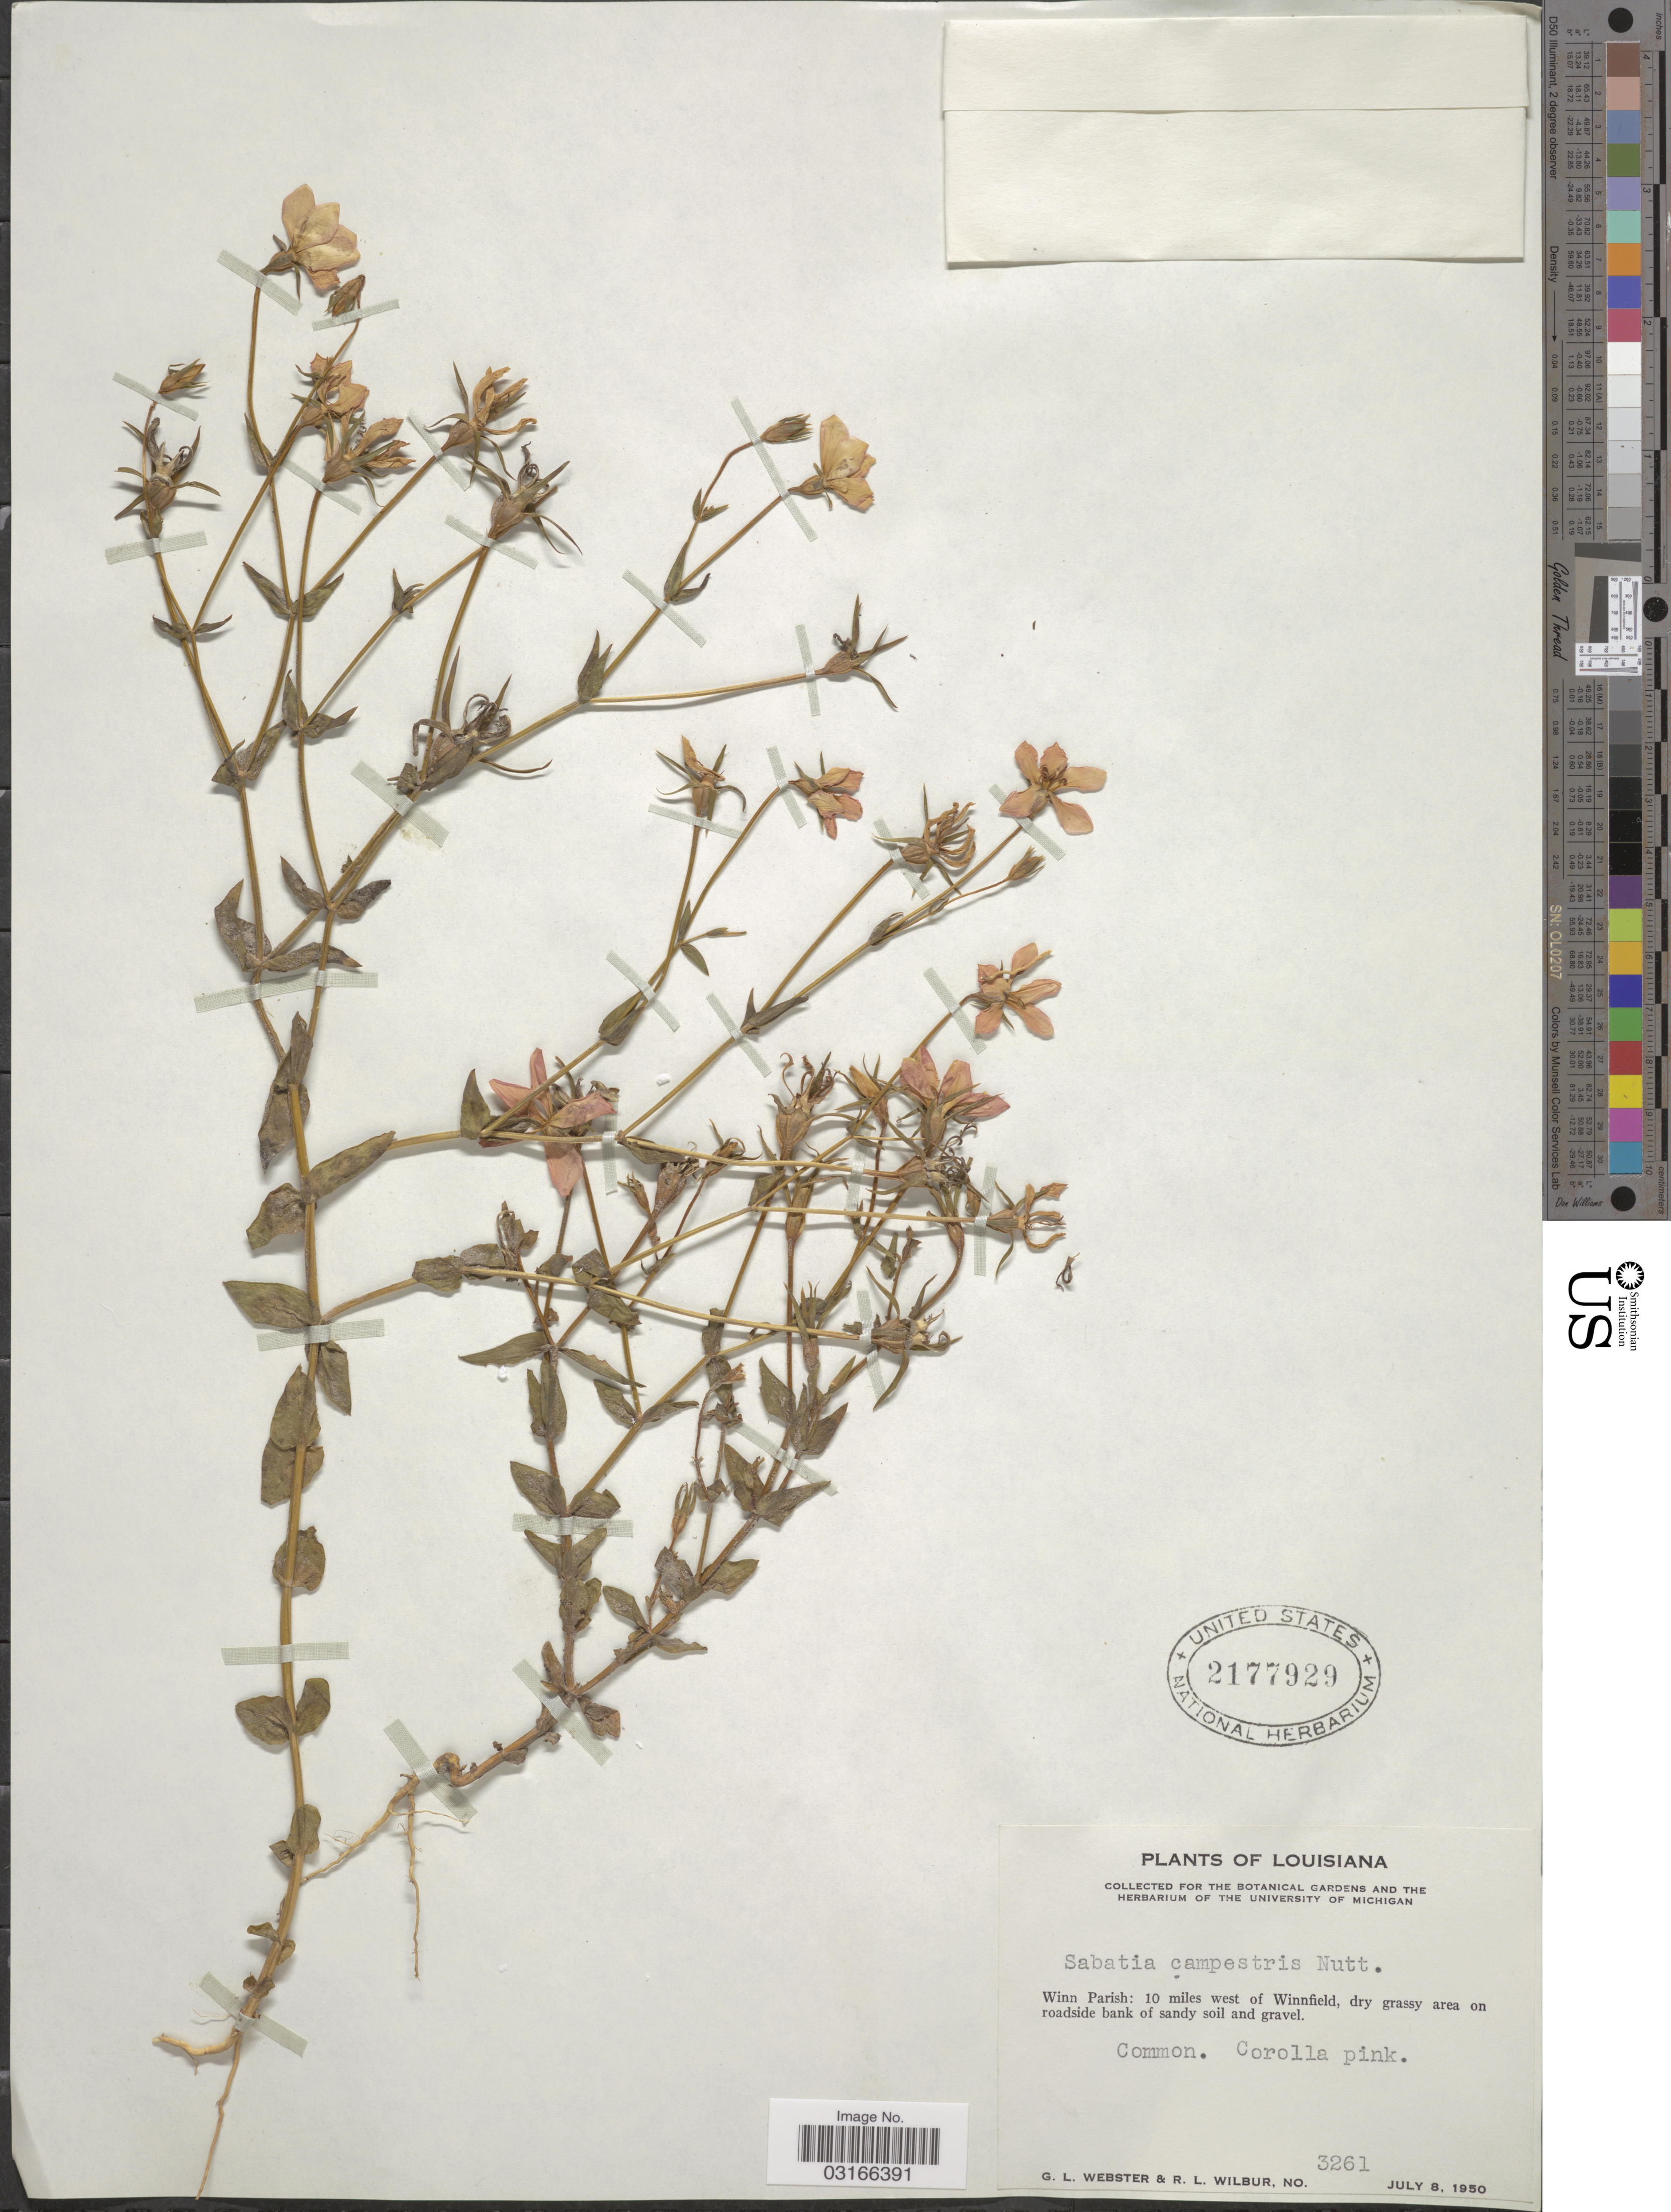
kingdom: Plantae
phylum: Tracheophyta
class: Magnoliopsida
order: Gentianales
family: Gentianaceae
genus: Sabatia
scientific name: Sabatia campestris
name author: Nutt.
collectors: G. L. Webster & R. L. Wilbur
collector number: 3261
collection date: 1950-07-08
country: United States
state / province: Louisiana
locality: Winn Parish: 10 miles west of Winnfield.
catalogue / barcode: US 2177929